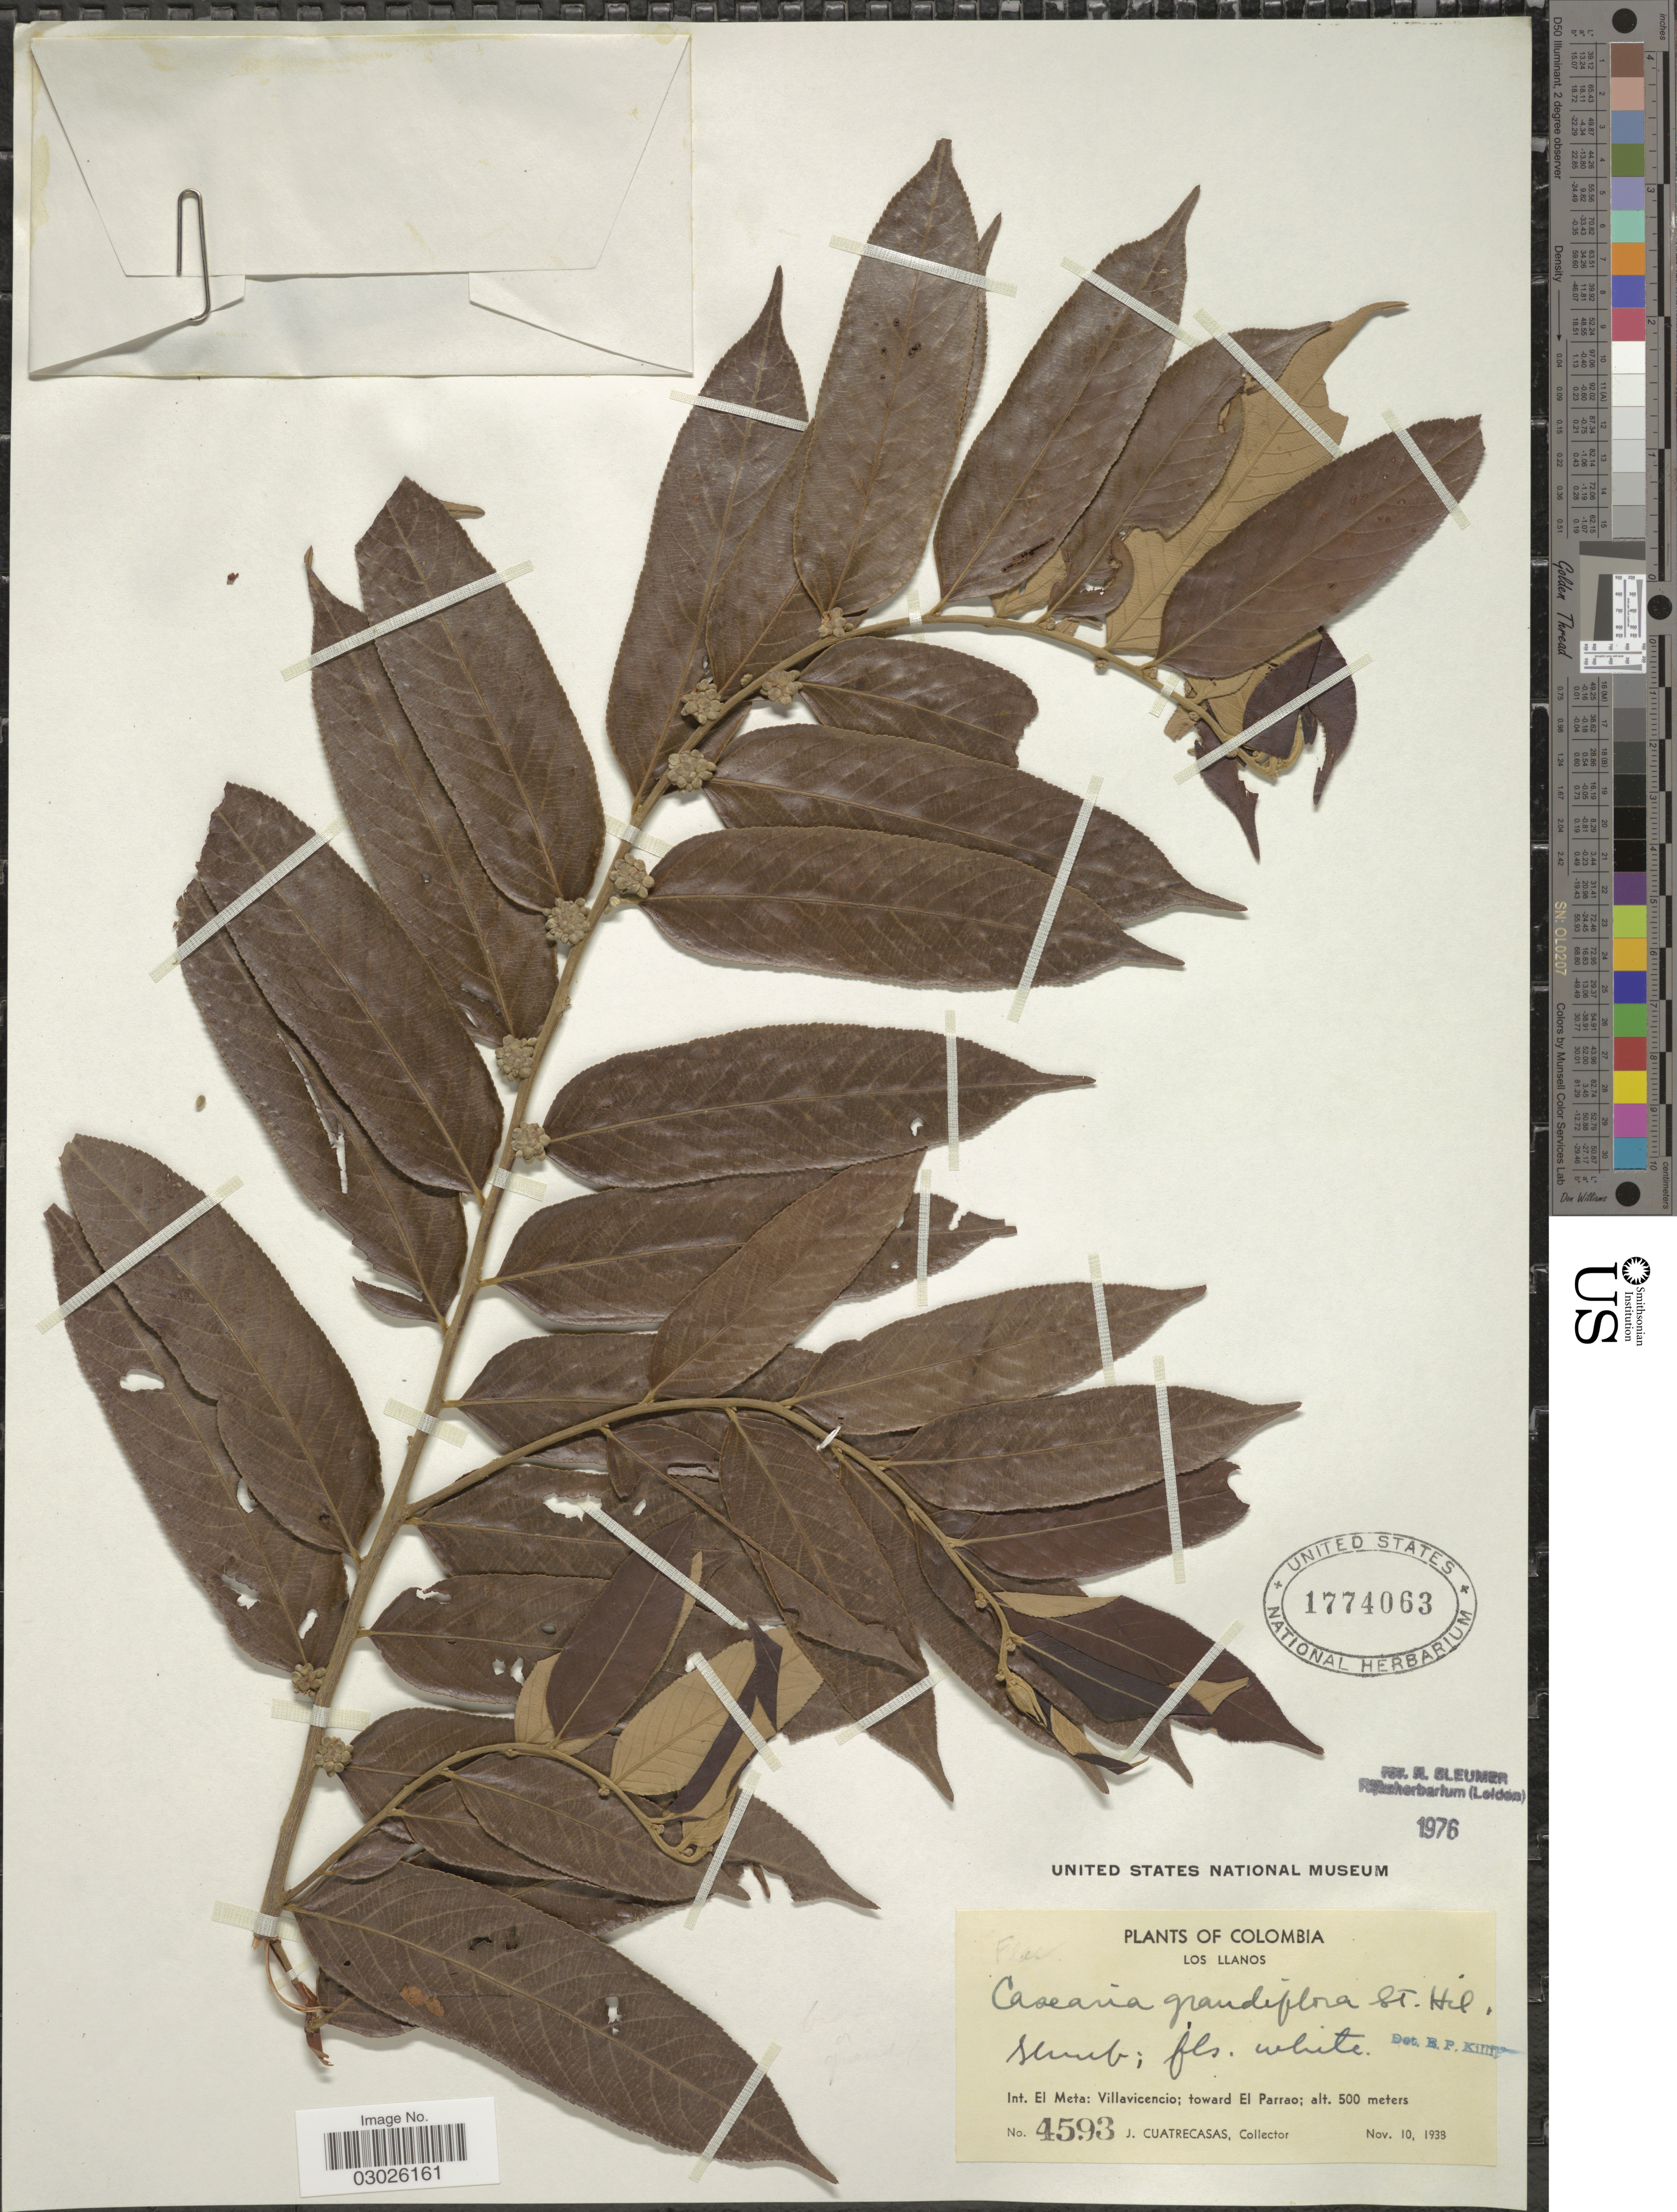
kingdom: Plantae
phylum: Tracheophyta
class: Magnoliopsida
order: Malpighiales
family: Salicaceae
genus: Casearia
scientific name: Casearia grandiflora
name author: Cambess.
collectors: J. Cuatrecasas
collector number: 4593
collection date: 1938-11-10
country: Colombia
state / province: Meta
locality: Los Llanos, Int. El Meta: Villavicencio; toward El Parrao.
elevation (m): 500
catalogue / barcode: US 1774063